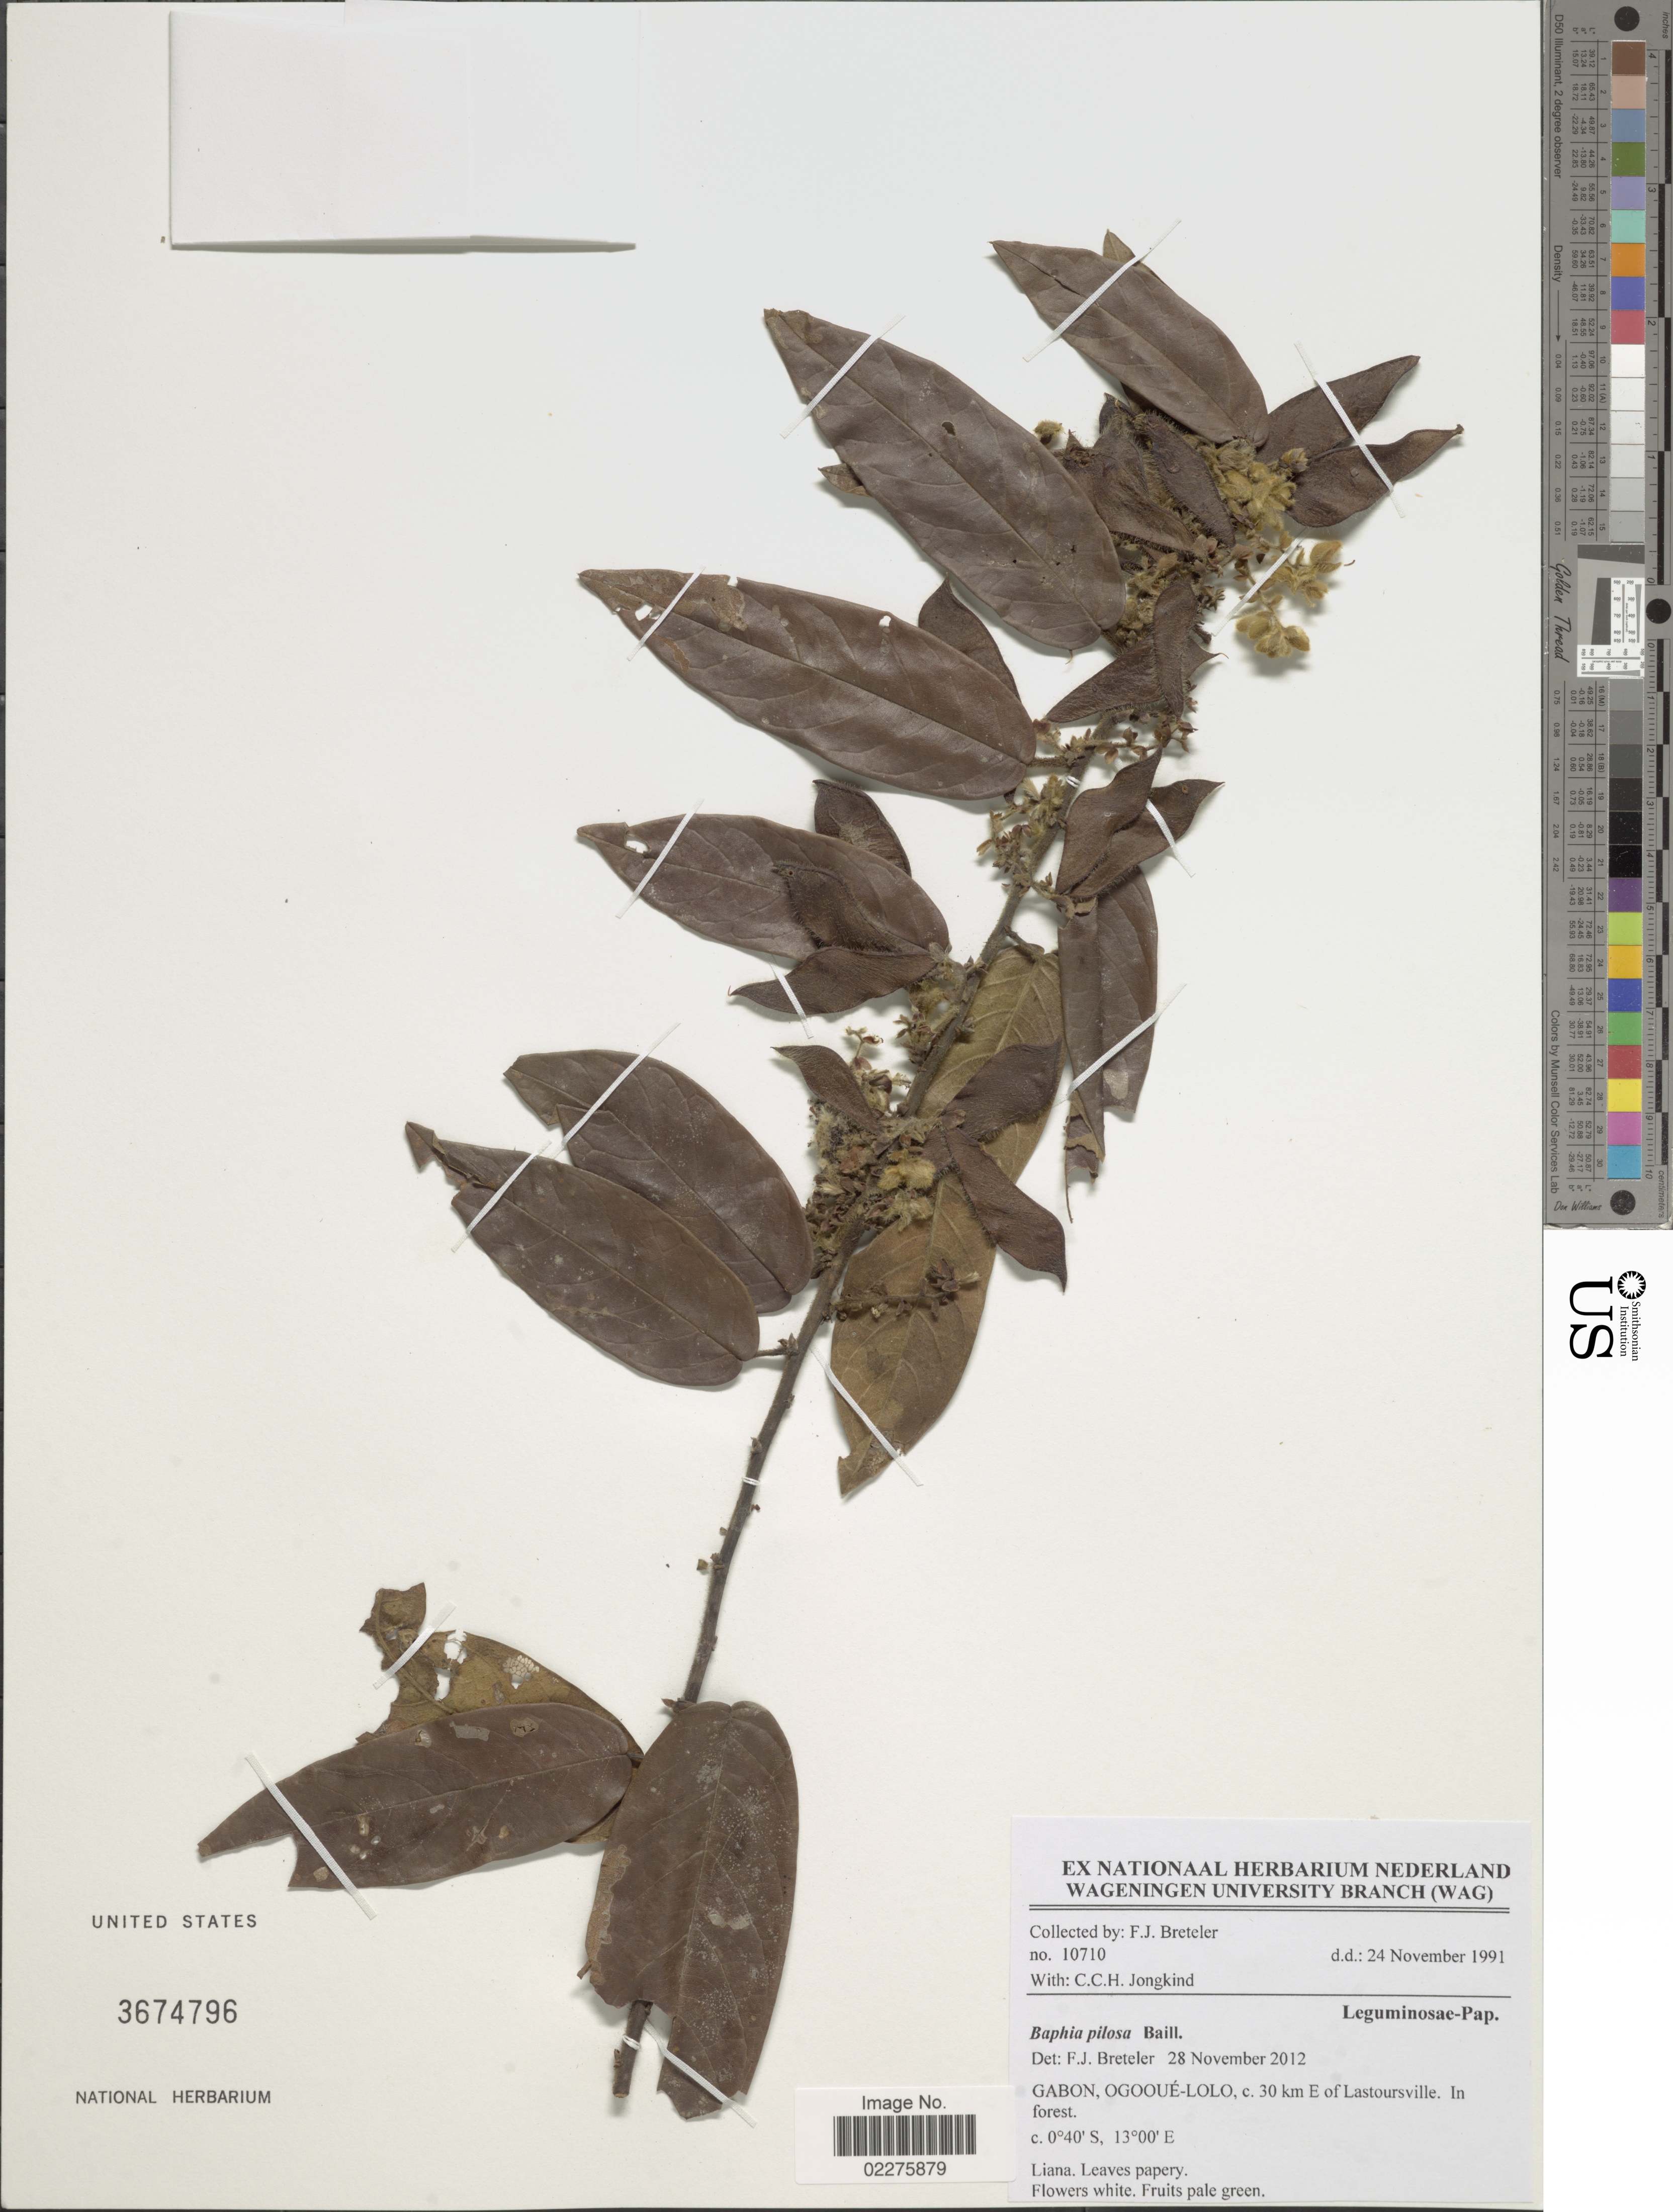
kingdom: Plantae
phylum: Tracheophyta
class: Magnoliopsida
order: Fabales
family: Fabaceae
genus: Baphia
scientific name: Baphia pilosa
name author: Baill.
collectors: F. J. Breteler & C. C. Jongkind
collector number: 10710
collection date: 1991-11-24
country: Gabon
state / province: Ogooue-Lolo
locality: C. 30 km E of Lastoursville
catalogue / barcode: US 3674796